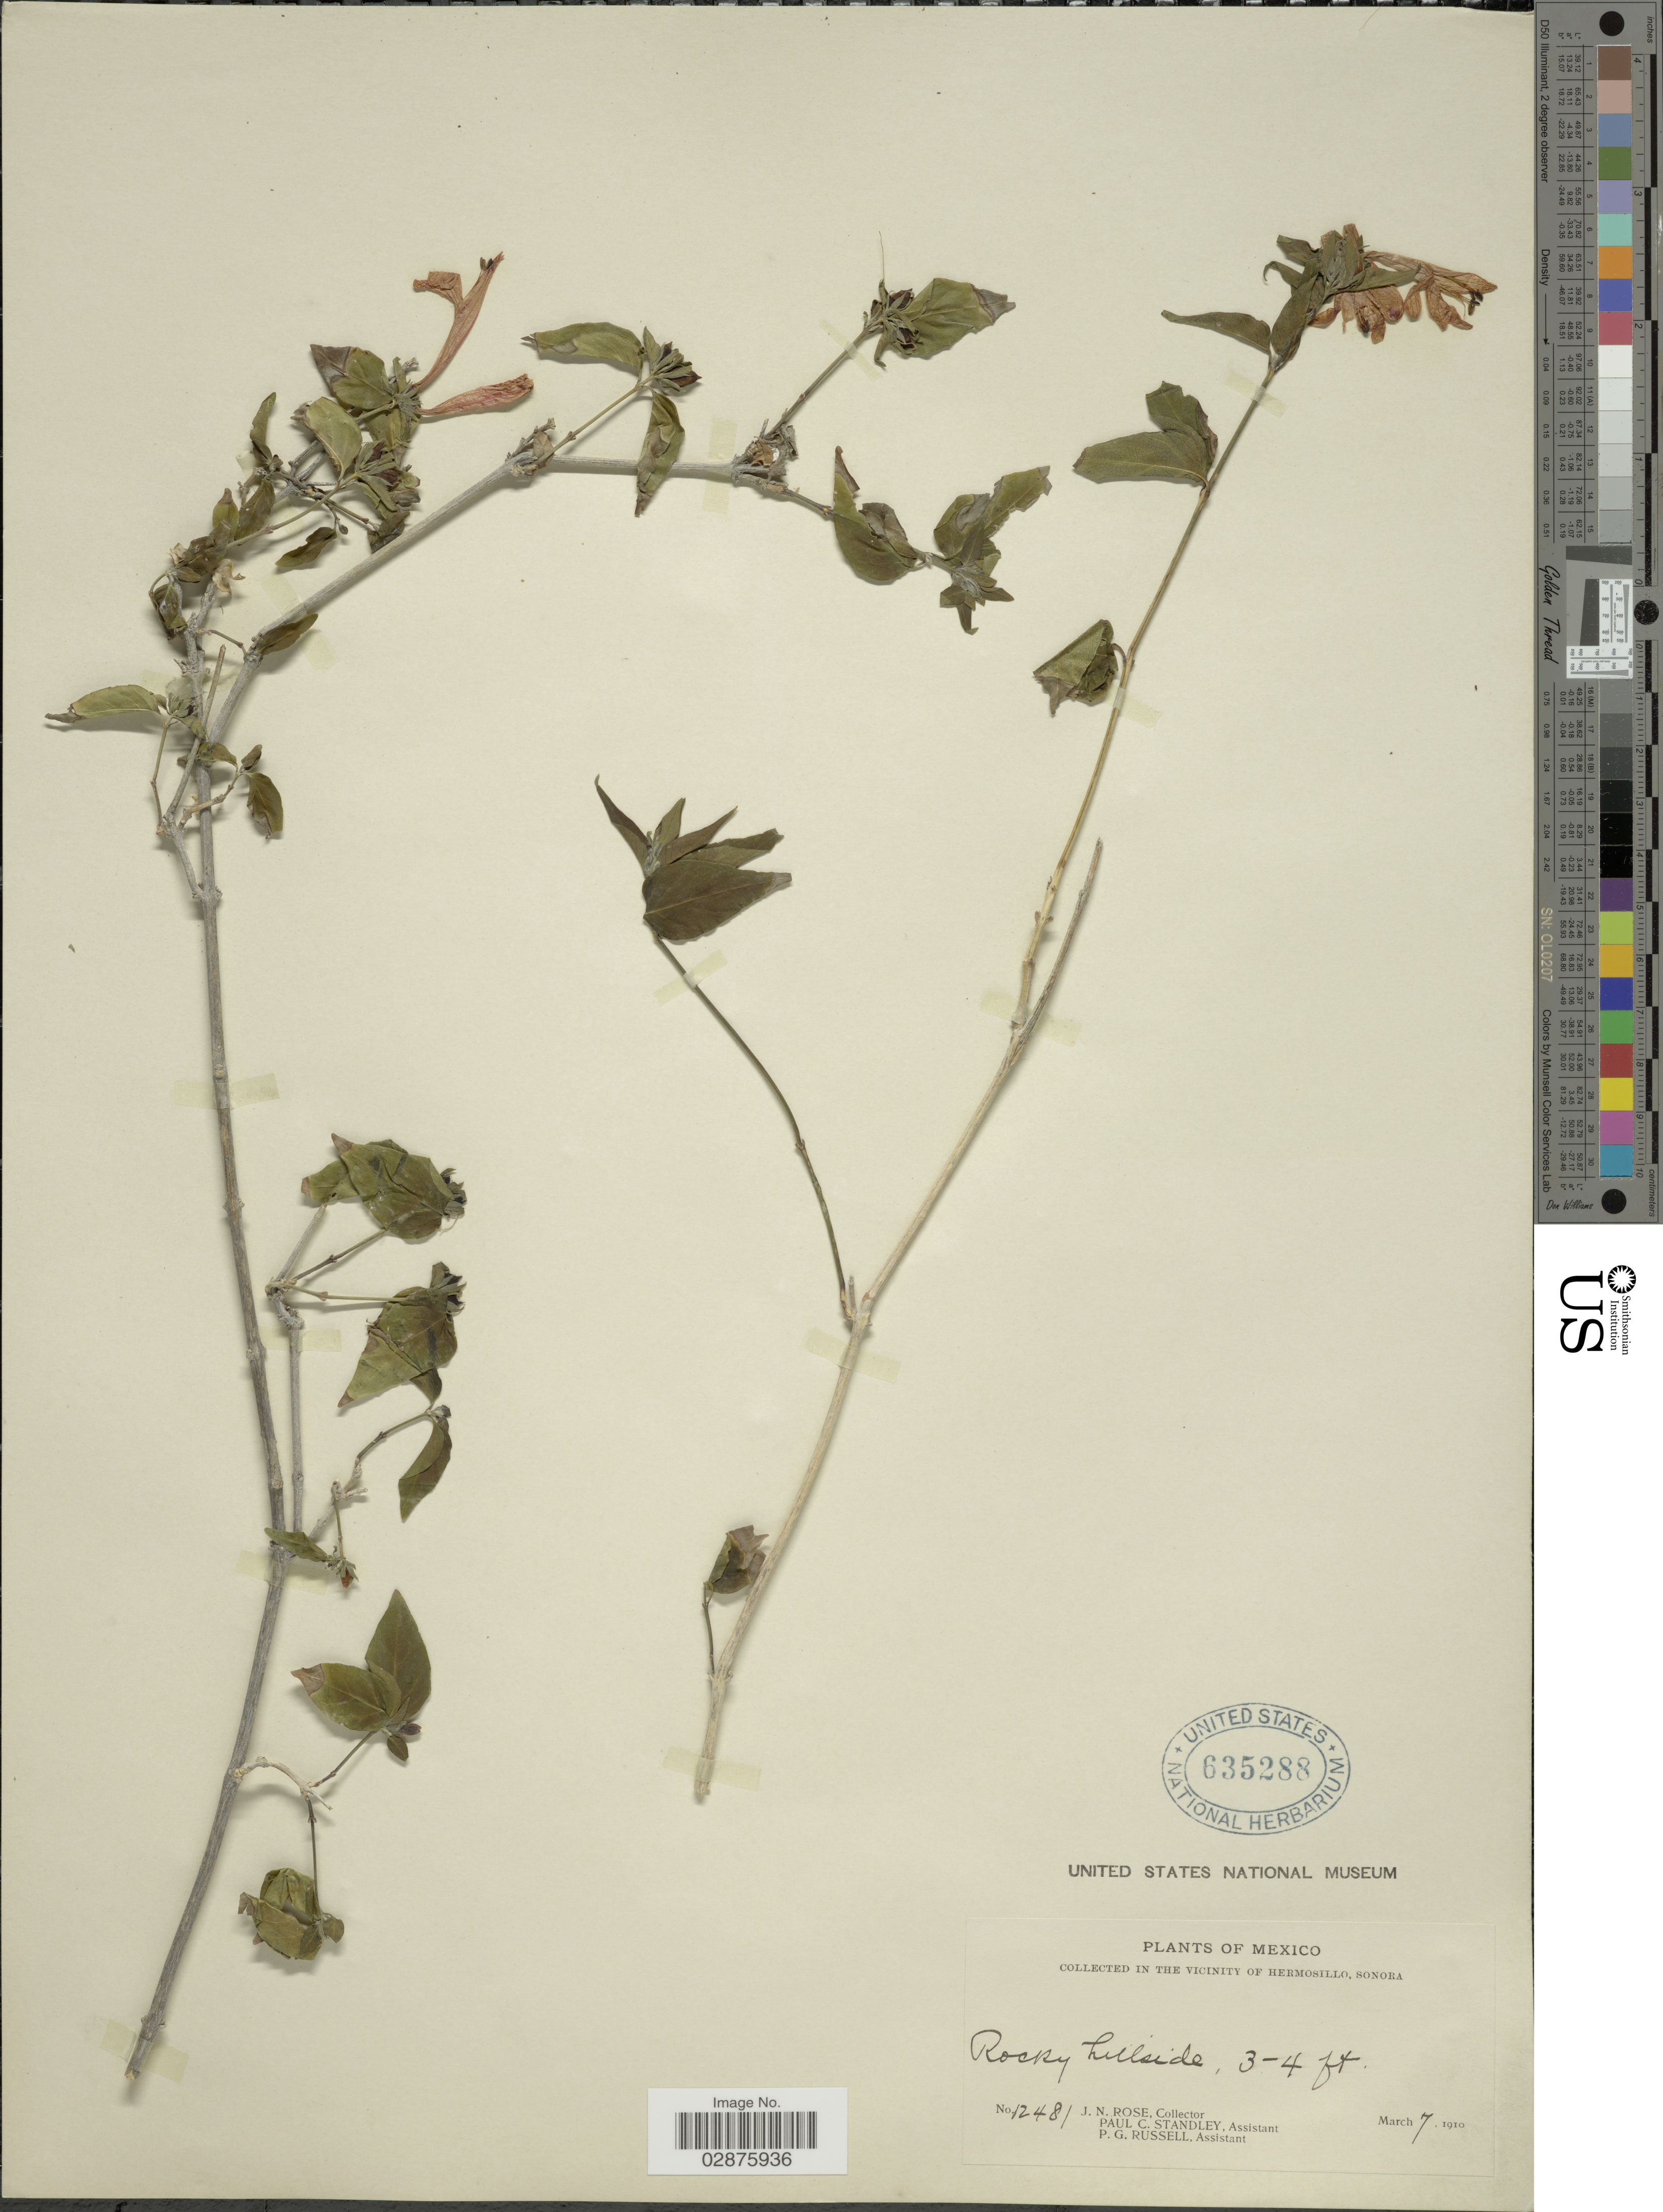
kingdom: Plantae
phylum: Tracheophyta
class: Magnoliopsida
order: Lamiales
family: Acanthaceae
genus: Justicia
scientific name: Justicia candicans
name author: (Nees) L.D. Benson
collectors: J. N. Rose, P. C. Standley & P. G. Russell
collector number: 12481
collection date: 1910-03-07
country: Mexico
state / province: Sonora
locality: In the vicinity of Hermosillo.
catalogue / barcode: US 635288